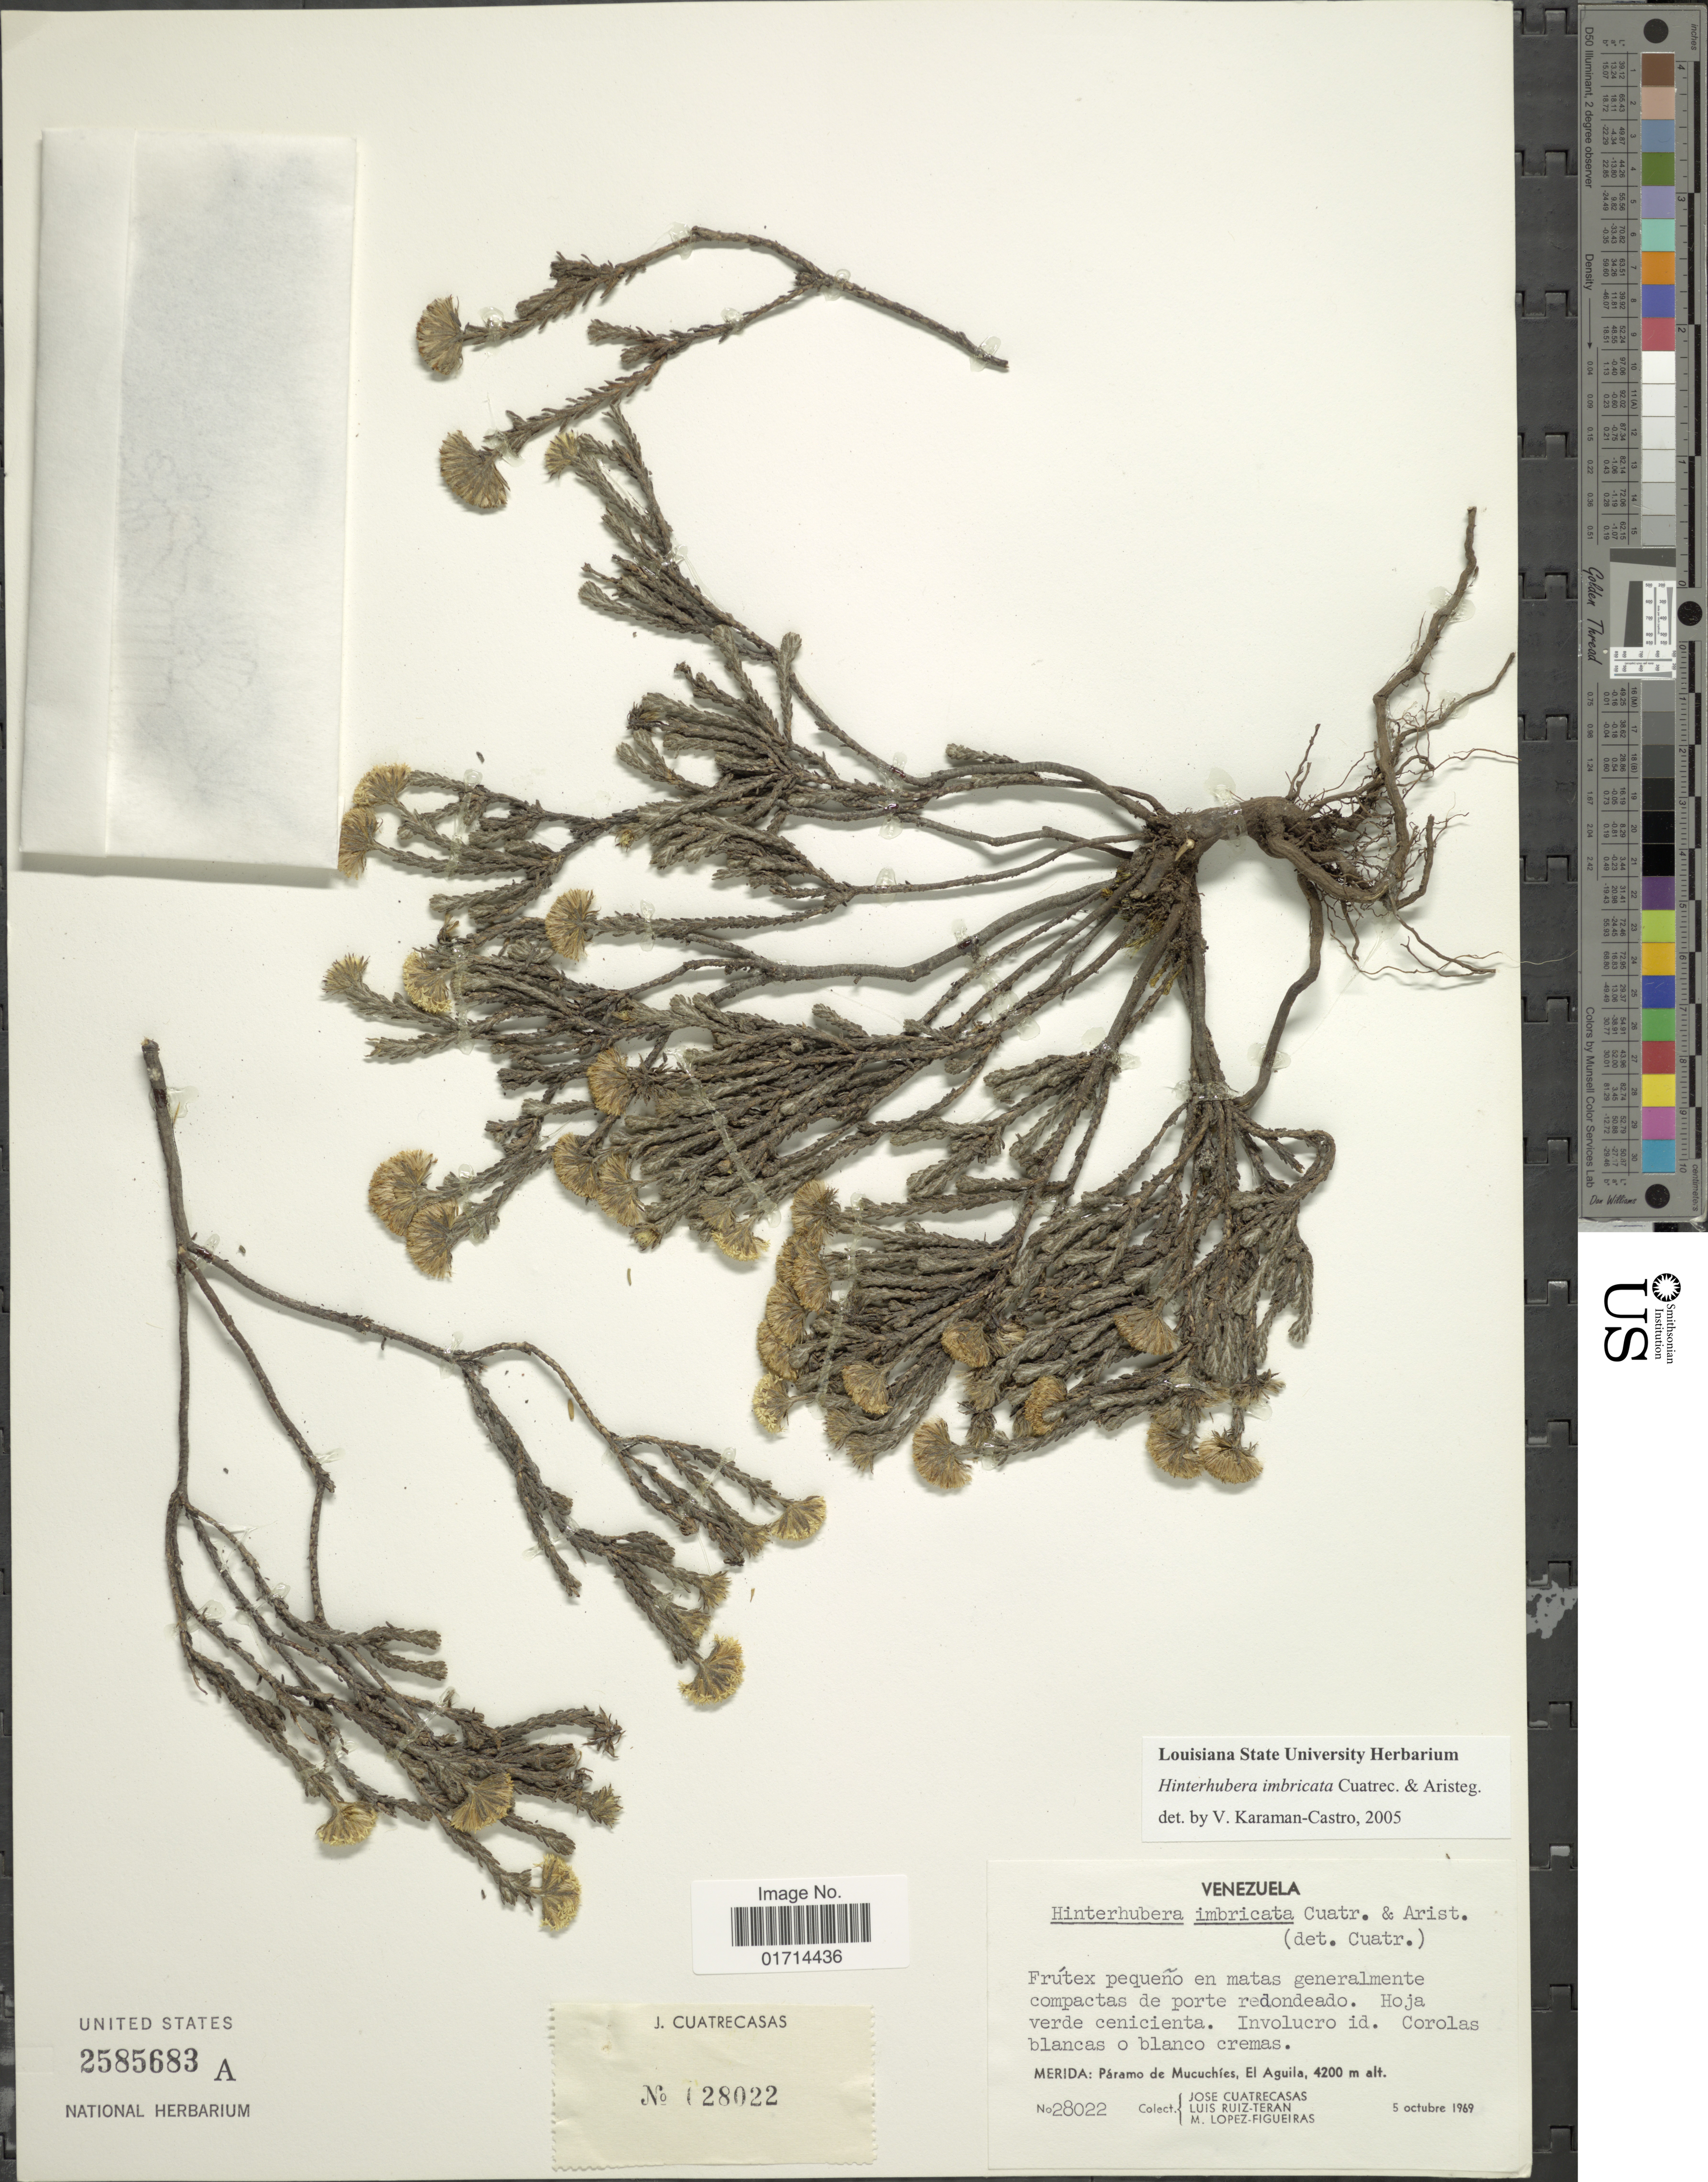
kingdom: Plantae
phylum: Tracheophyta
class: Magnoliopsida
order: Asterales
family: Asteraceae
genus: Hinterhubera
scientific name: Hinterhubera imbricata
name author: Cuatrec. & Aristeg.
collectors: J. Cuatrecasas, L. Teran & M. Lopéz-F.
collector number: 28022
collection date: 1969-10-05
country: Venezuela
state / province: Mérida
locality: Paramo de Mucuchies, El Aguila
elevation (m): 4200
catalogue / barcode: US 2585683A